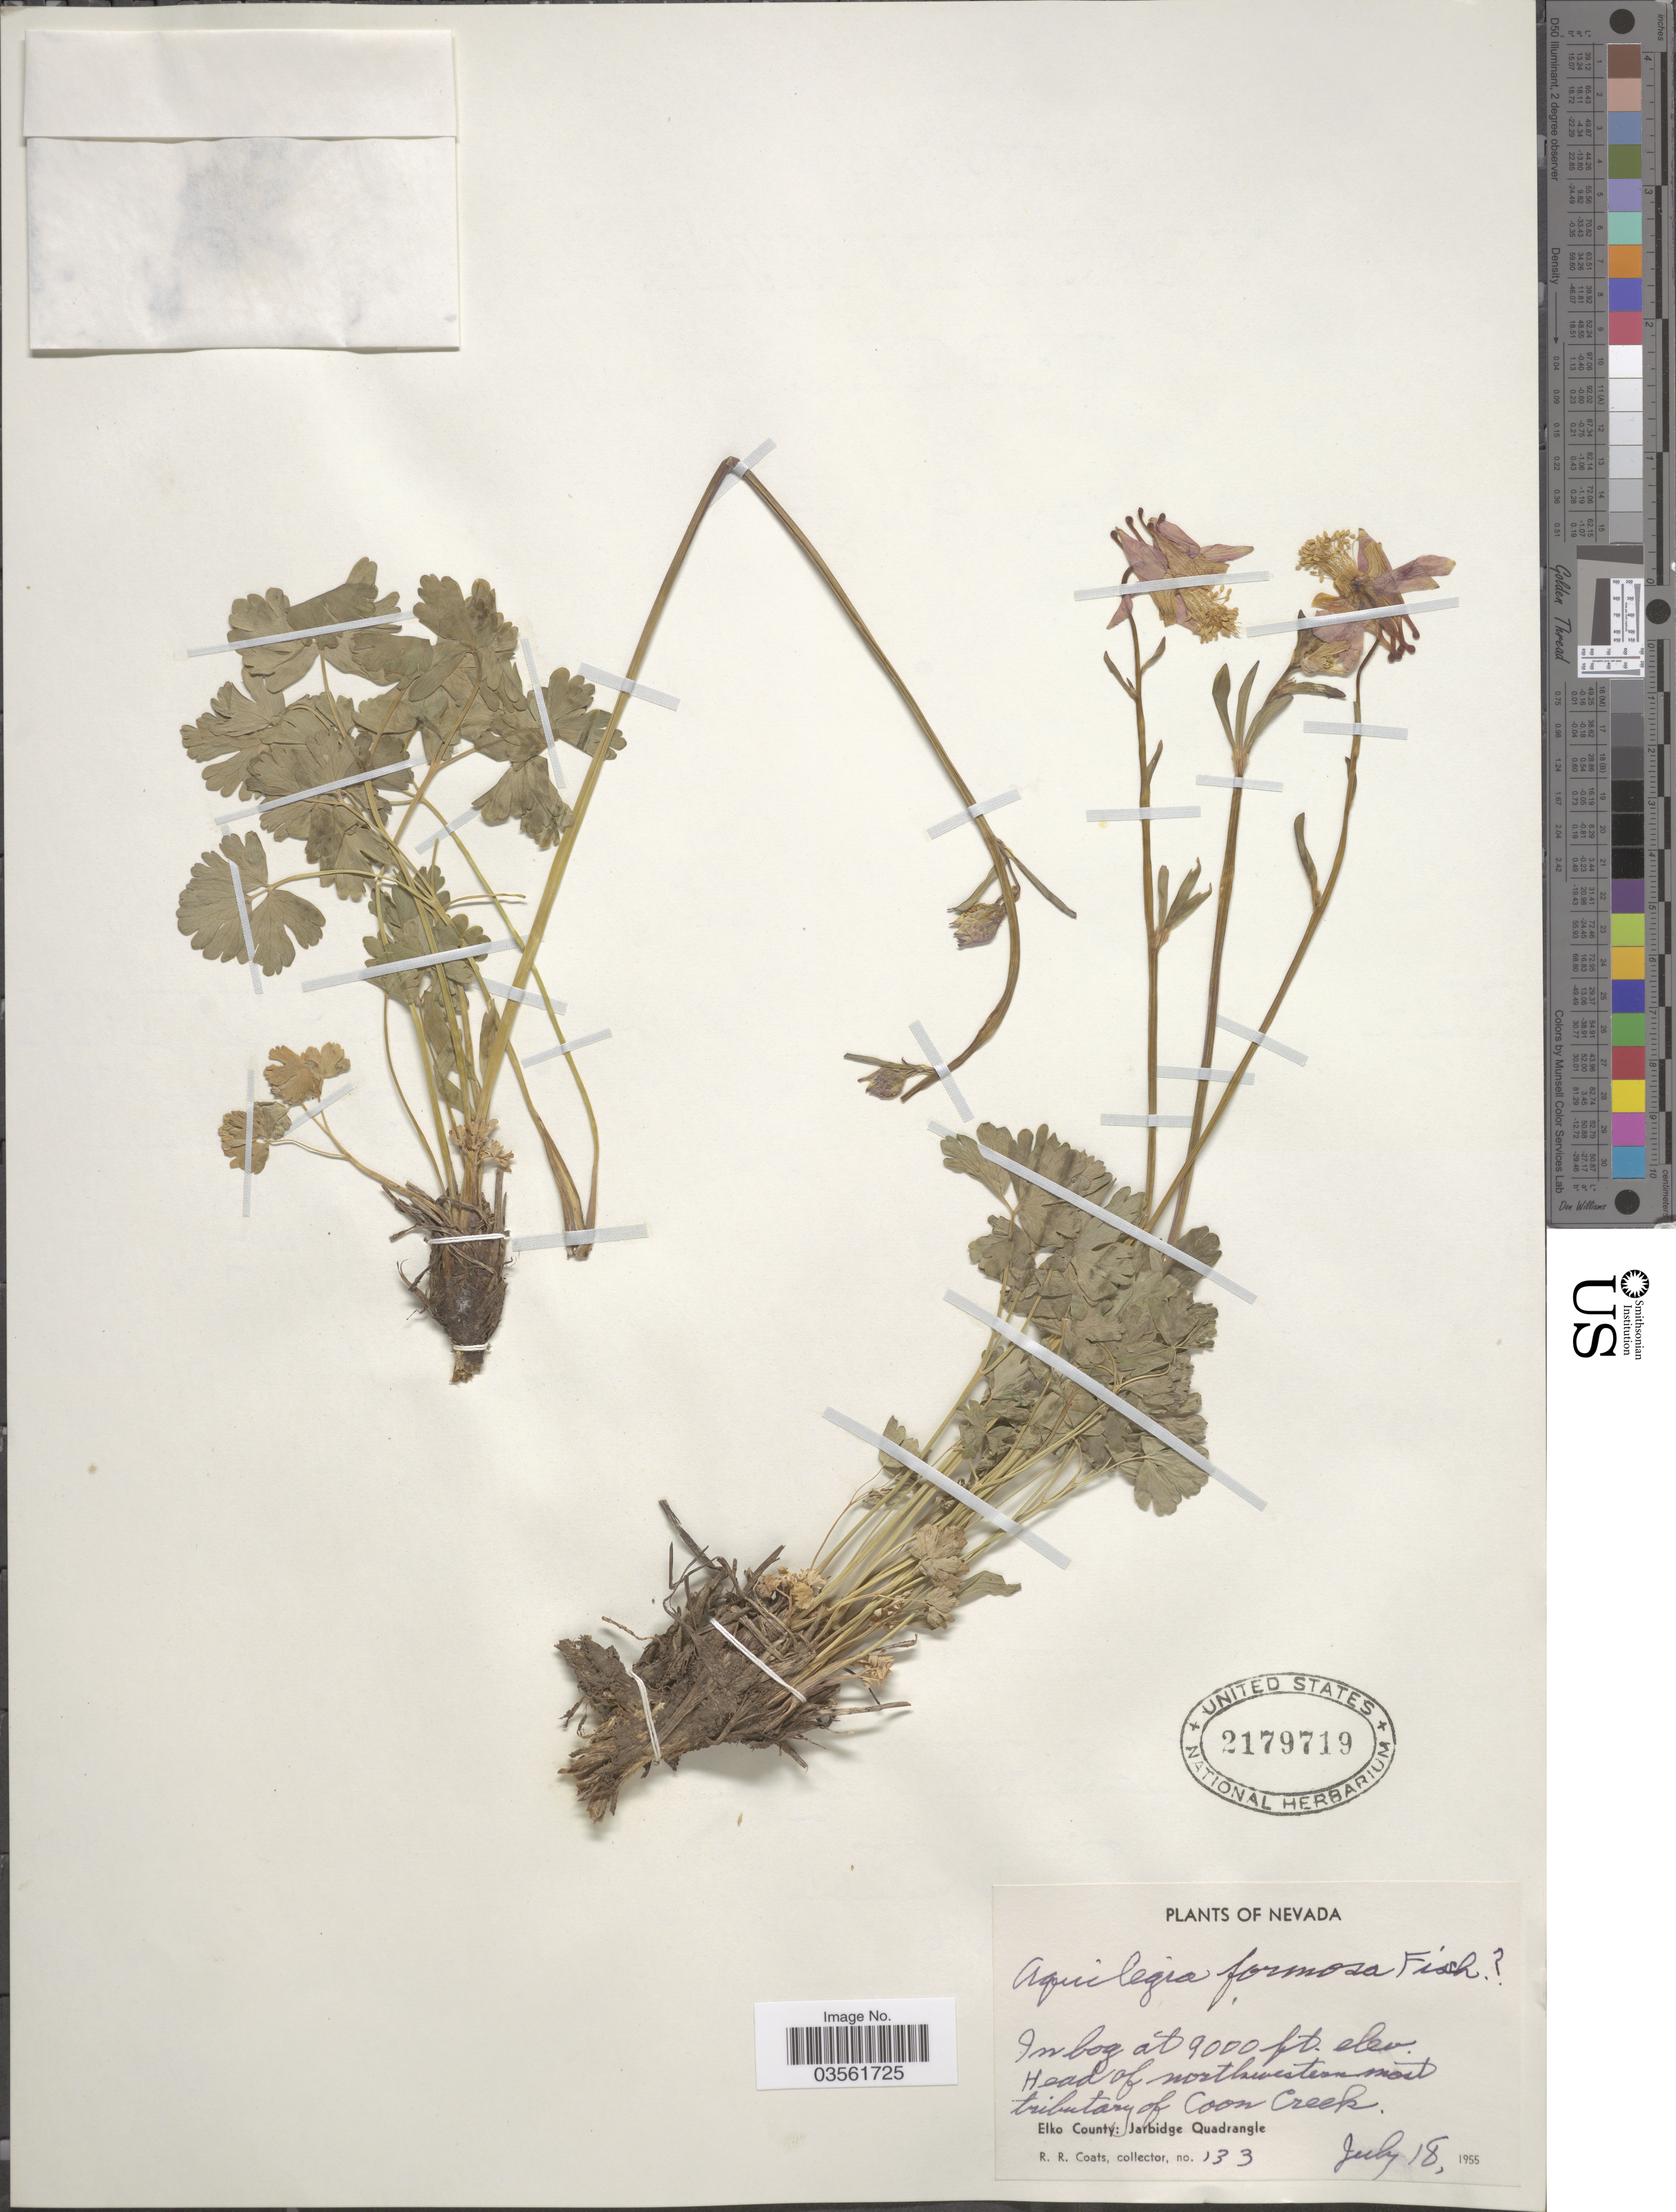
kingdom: Plantae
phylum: Tracheophyta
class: Magnoliopsida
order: Ranunculales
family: Ranunculaceae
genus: Aquilegia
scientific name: Aquilegia formosa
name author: Fisch. ex DC.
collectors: R. Coats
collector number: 133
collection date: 1955-07-18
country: United States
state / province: Nevada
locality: Head of northwesternmost tributary of Coon Creek. Elko County: Jarbidge Quadrangle.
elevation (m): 2743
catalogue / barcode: US 2179719